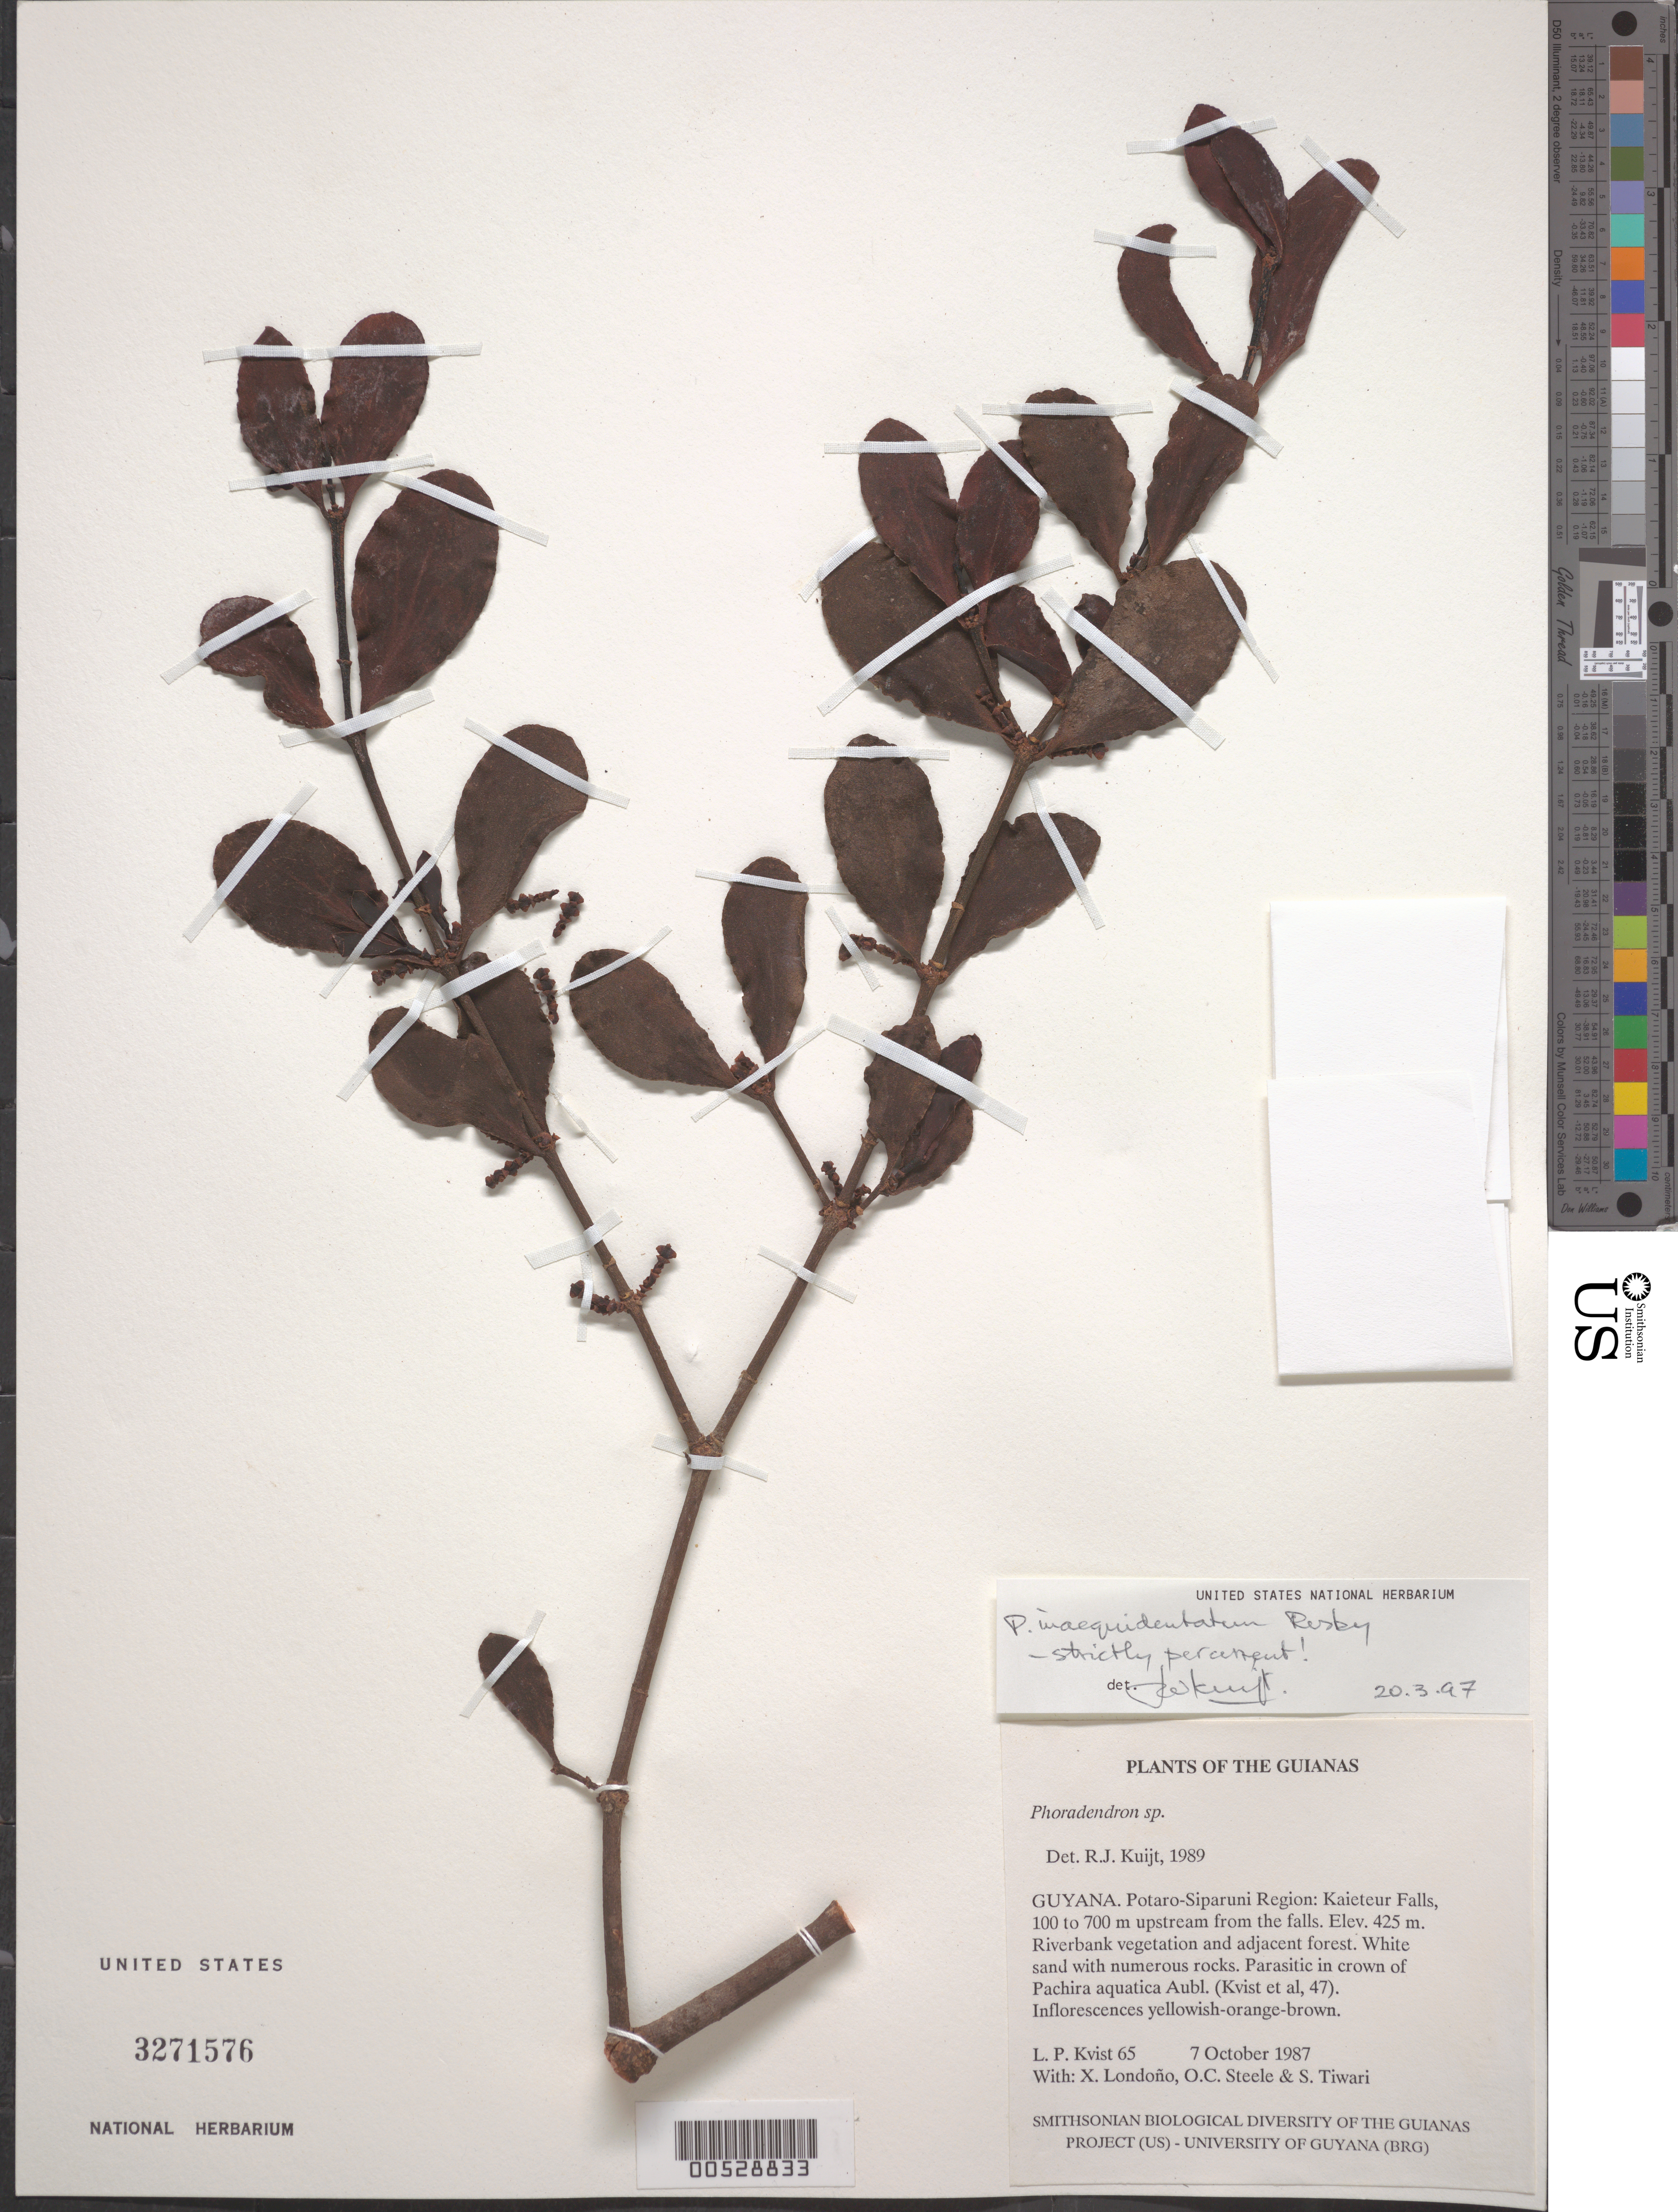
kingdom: Plantae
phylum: Tracheophyta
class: Magnoliopsida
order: Santalales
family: Viscaceae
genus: Phoradendron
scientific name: Phoradendron inaequidentatum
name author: Rusby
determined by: Kuijt, Job, (CANADA)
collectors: L. P. Kvist, X. Londoño, O. C. Steele & S. Tiwari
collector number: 65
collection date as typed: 7 October 1987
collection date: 1987-10-07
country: Guyana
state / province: Potaro-Siparuni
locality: Kaieteur Falls, 100 to 700 m upstream from the falls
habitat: Riverbank vegetation and adjacent forest. White sand with numerous rocks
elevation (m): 425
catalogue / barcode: US 3271576